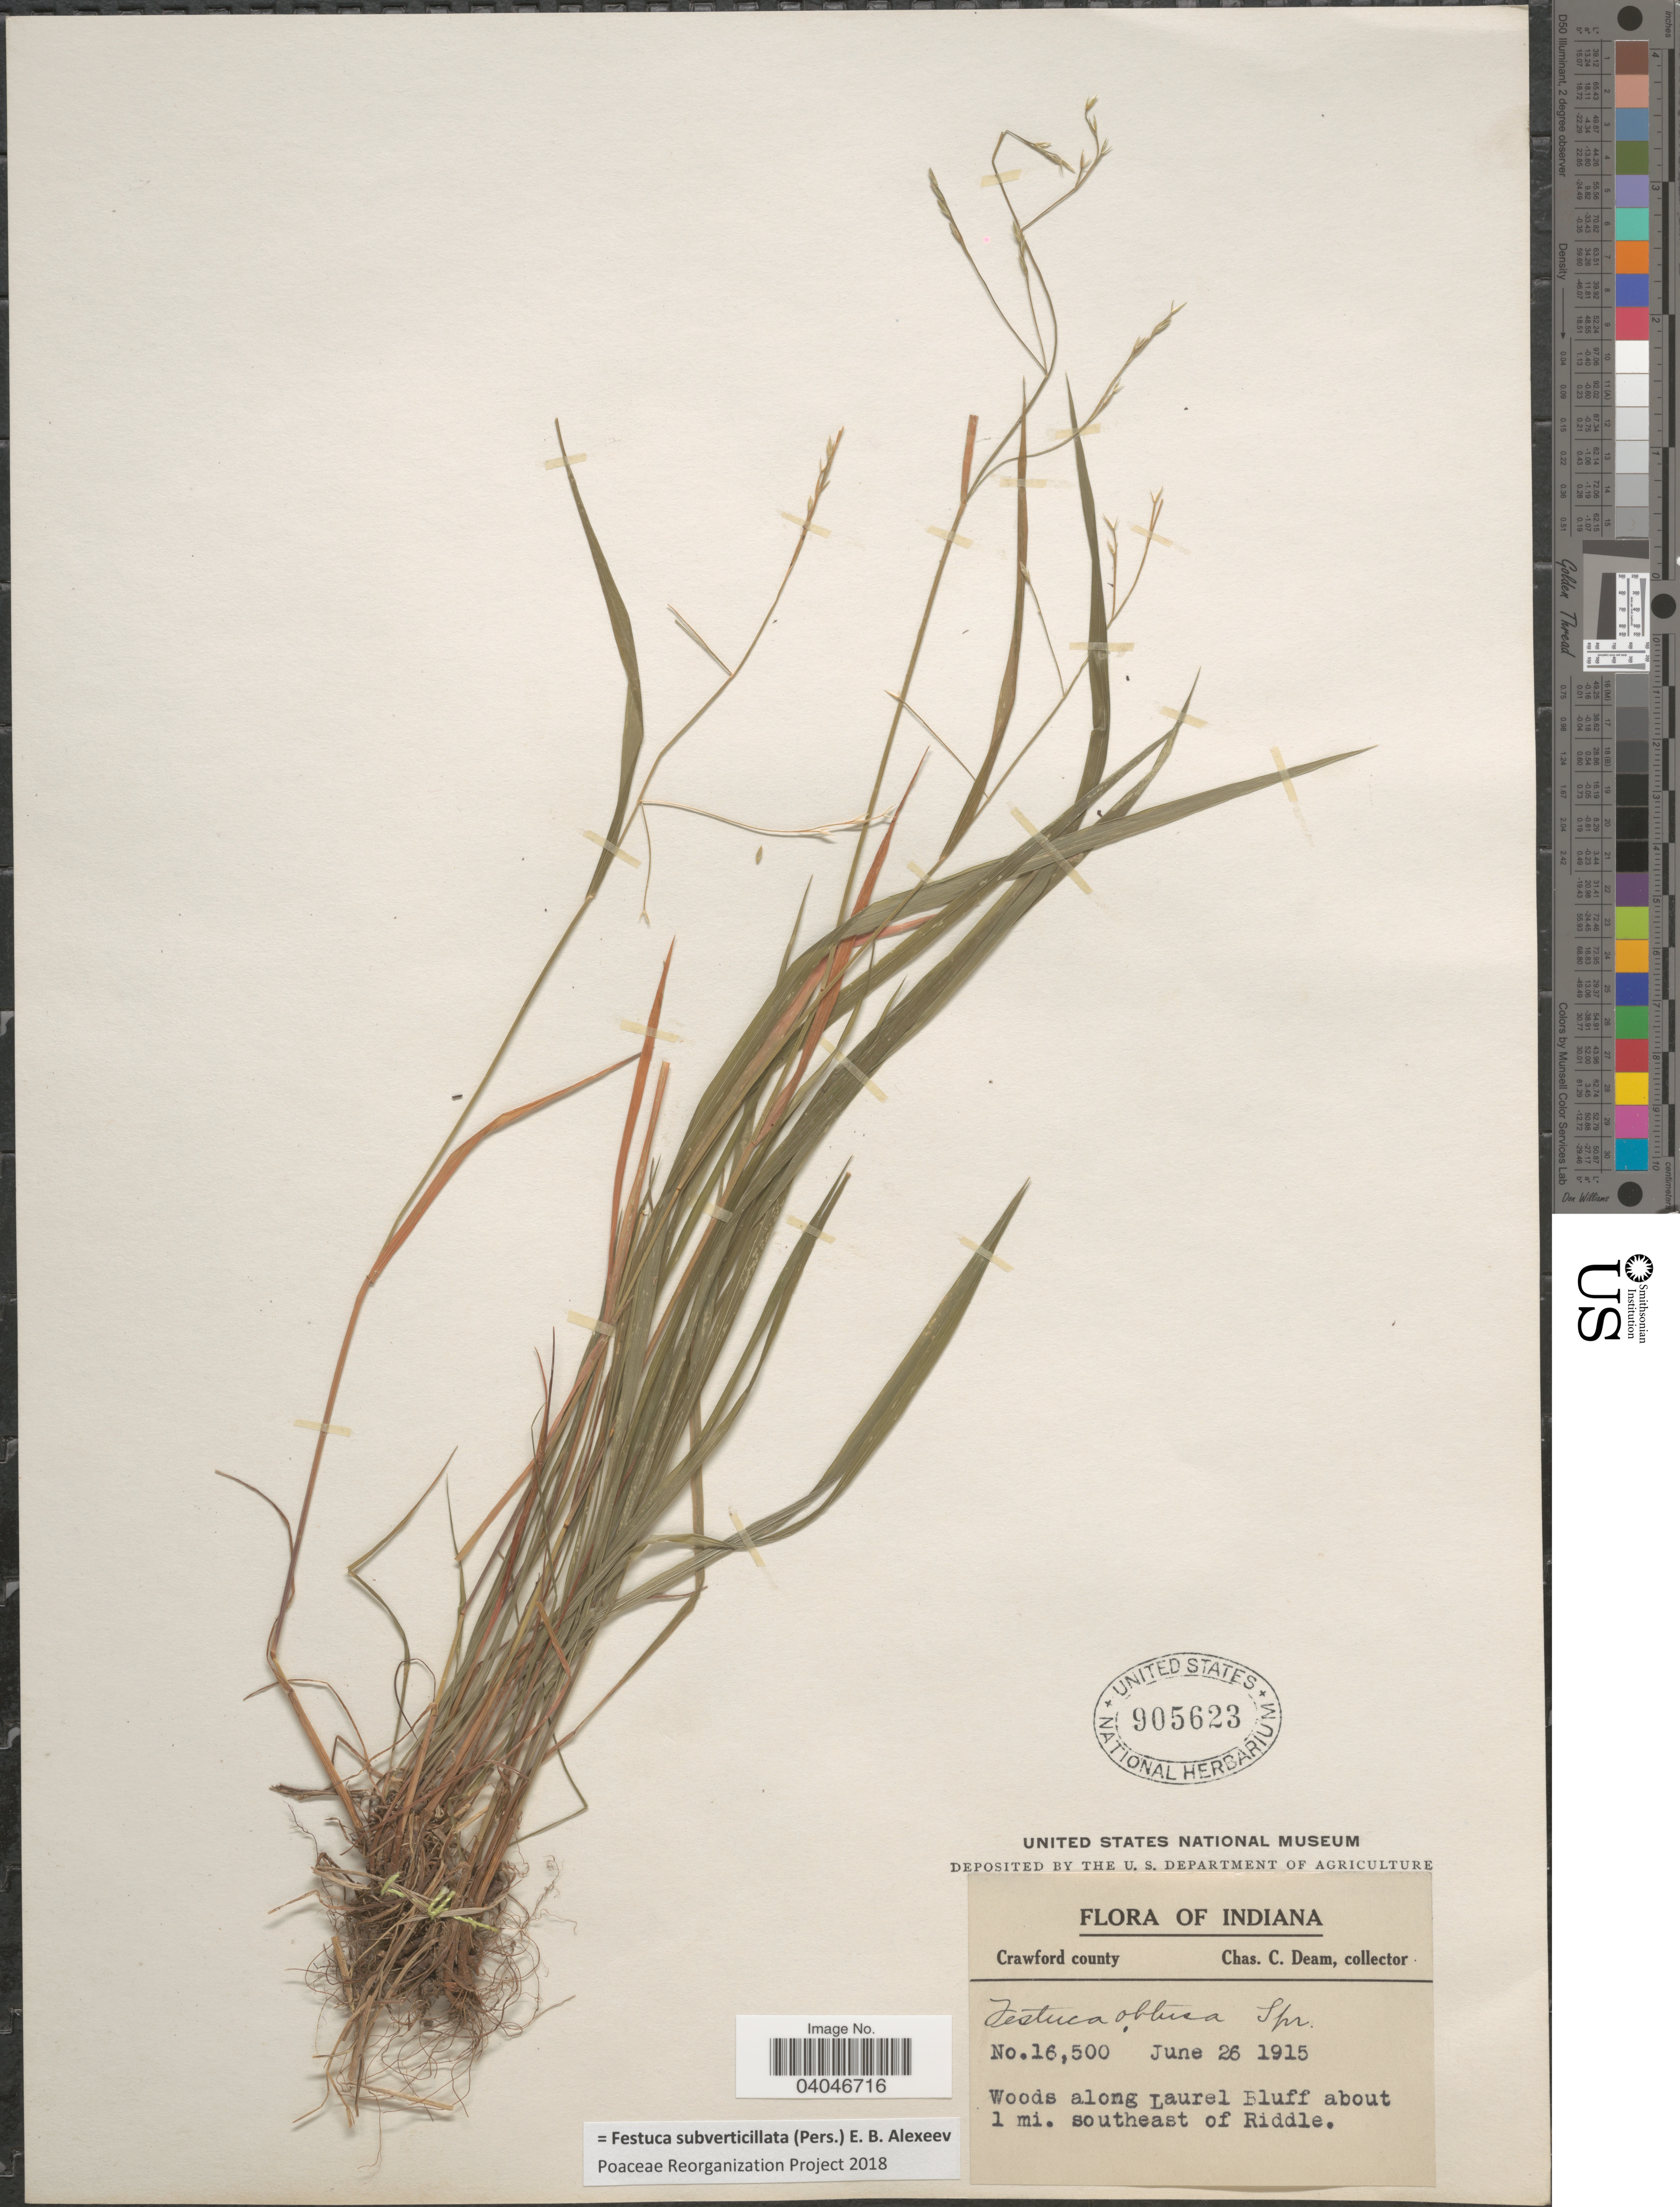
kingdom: Plantae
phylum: Tracheophyta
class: Liliopsida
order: Poales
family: Poaceae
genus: Festuca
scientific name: Festuca subverticillata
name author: (Pers.) E.B. Alexeev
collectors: C. Deam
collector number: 1650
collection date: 1915-06-26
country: United States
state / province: Indiana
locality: Crawford county. Woods along Laurel Bluff about 1 mi. southeast of Riddle.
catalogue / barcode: US 905623